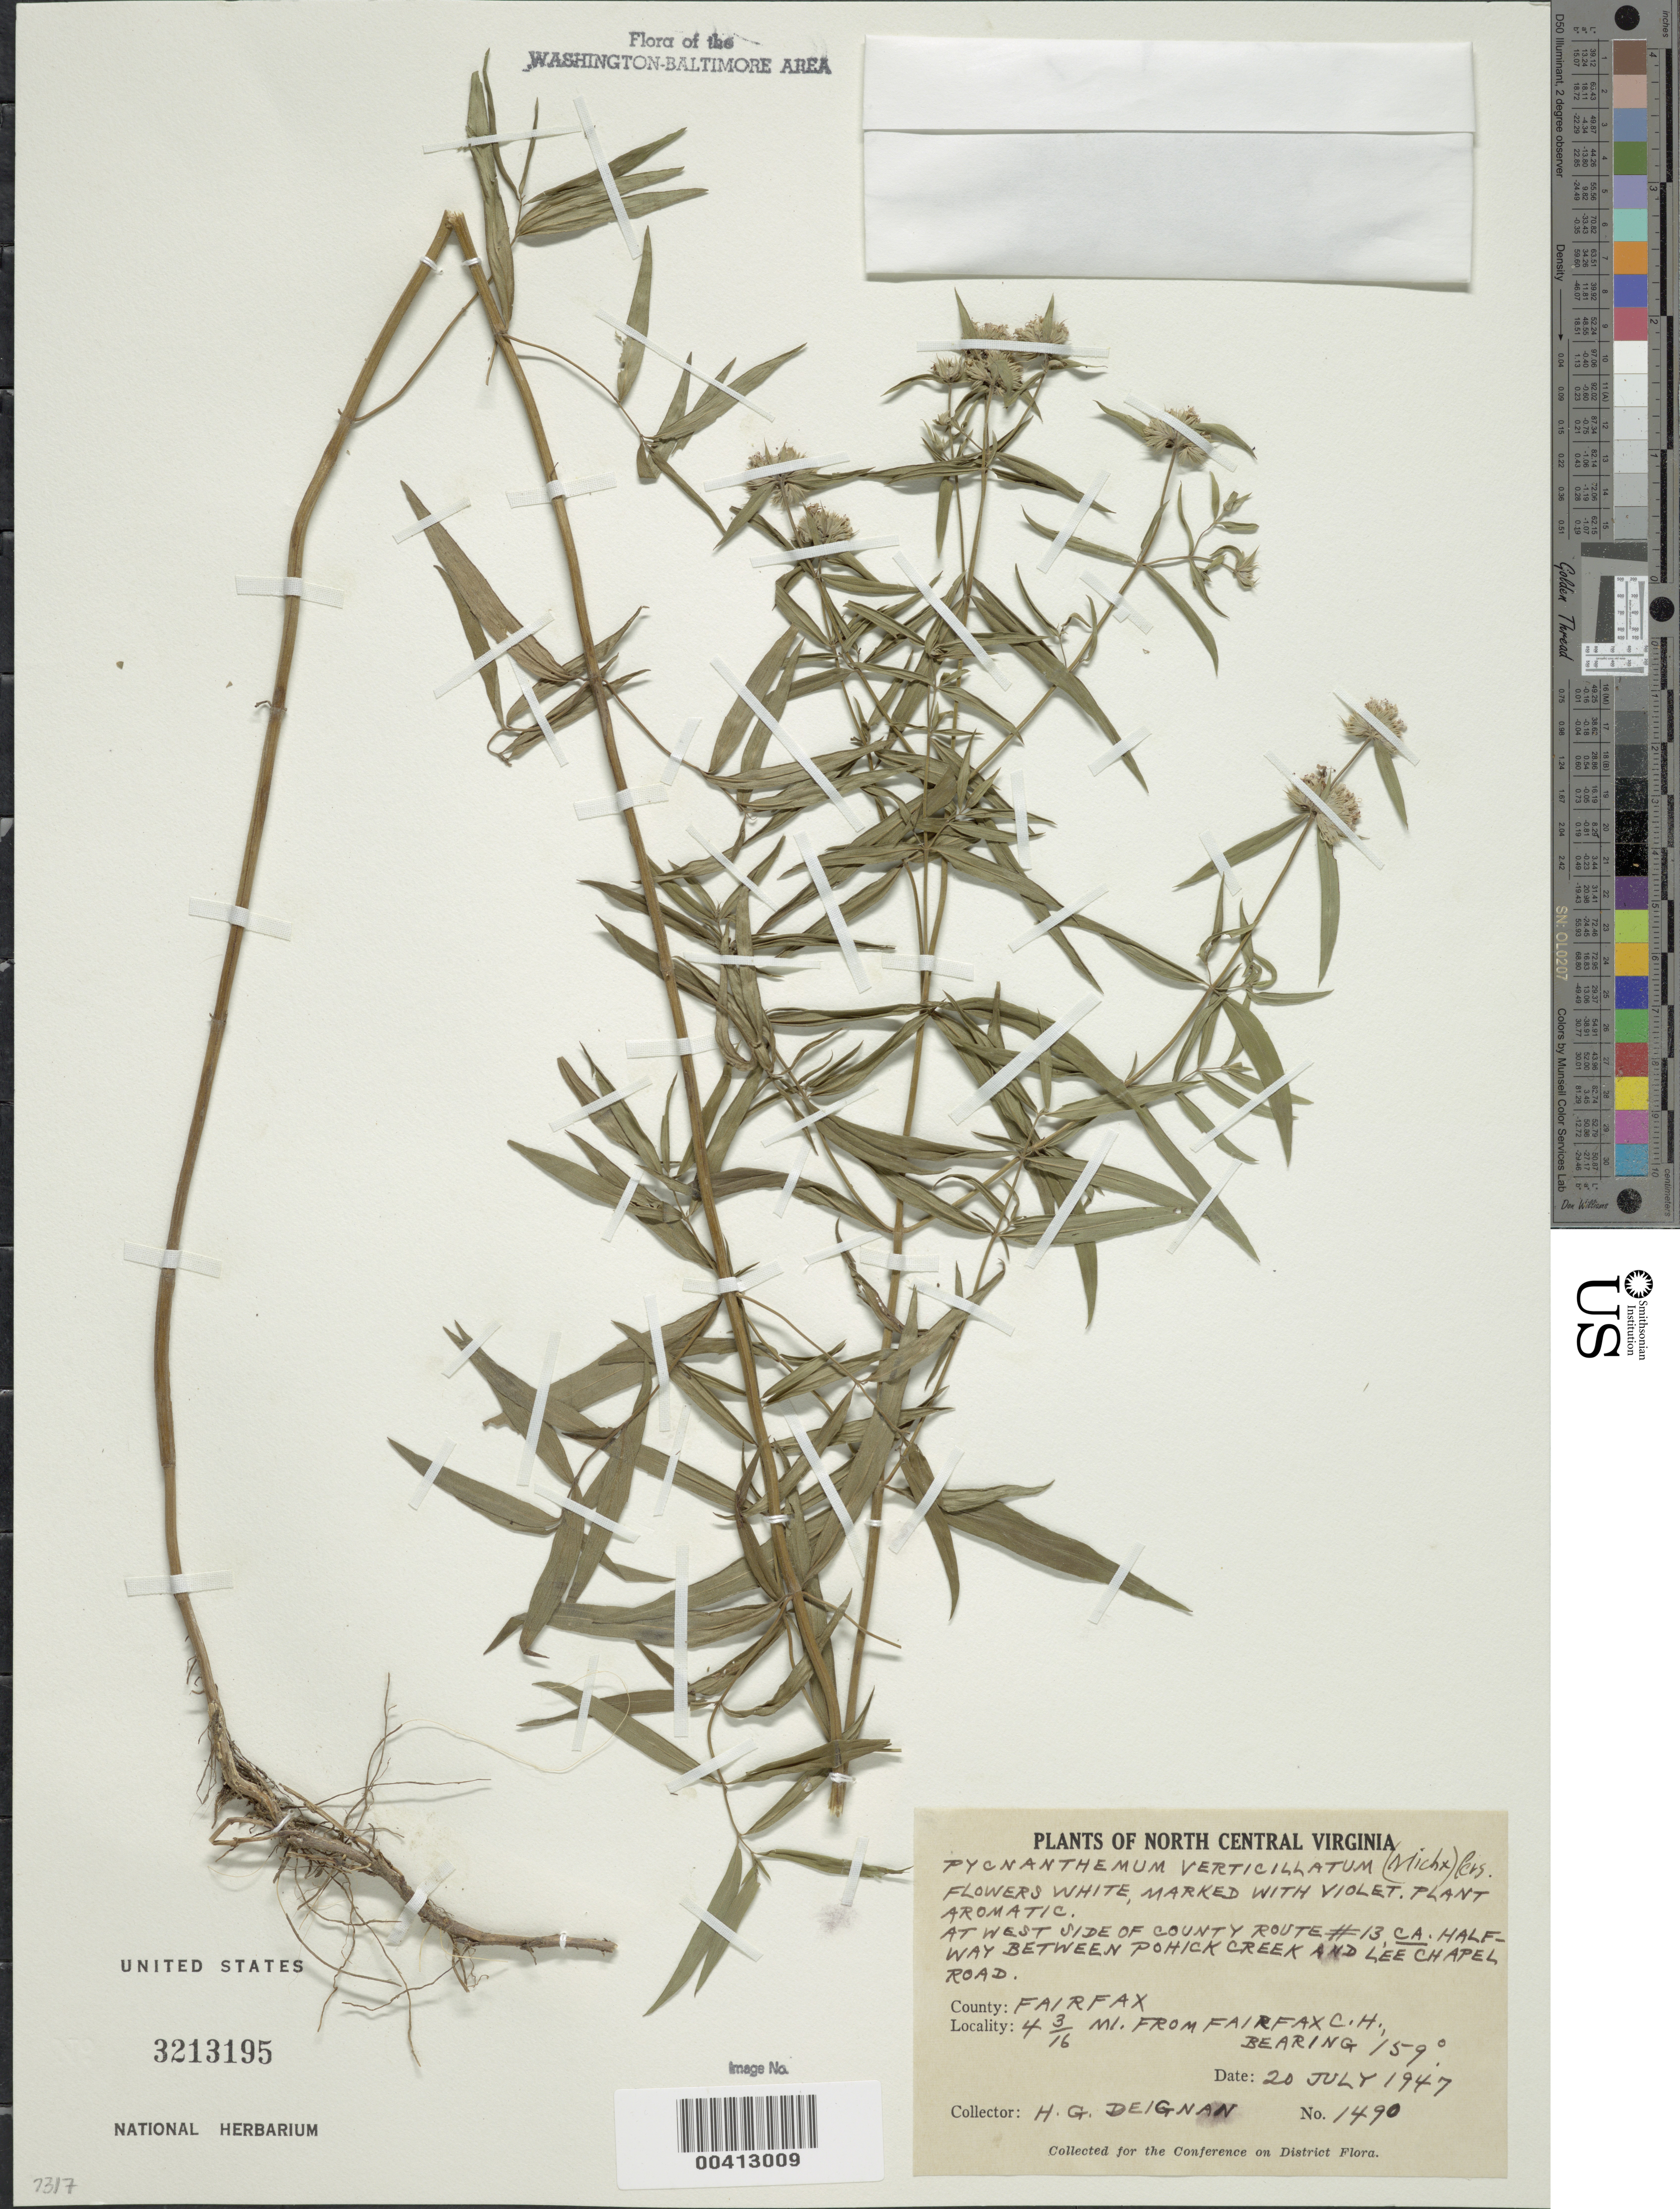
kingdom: Plantae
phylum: Tracheophyta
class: Magnoliopsida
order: Lamiales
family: Lamiaceae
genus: Pycnanthemum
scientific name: Pycnanthemum verticillatum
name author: (Michx.) Pers.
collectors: H. Deignan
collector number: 1490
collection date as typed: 20 Jul 1947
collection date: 1947-07-20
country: United States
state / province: Virginia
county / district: Fairfax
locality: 4 3/16 mi. from Fairfax County Courthouse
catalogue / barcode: US 3213195